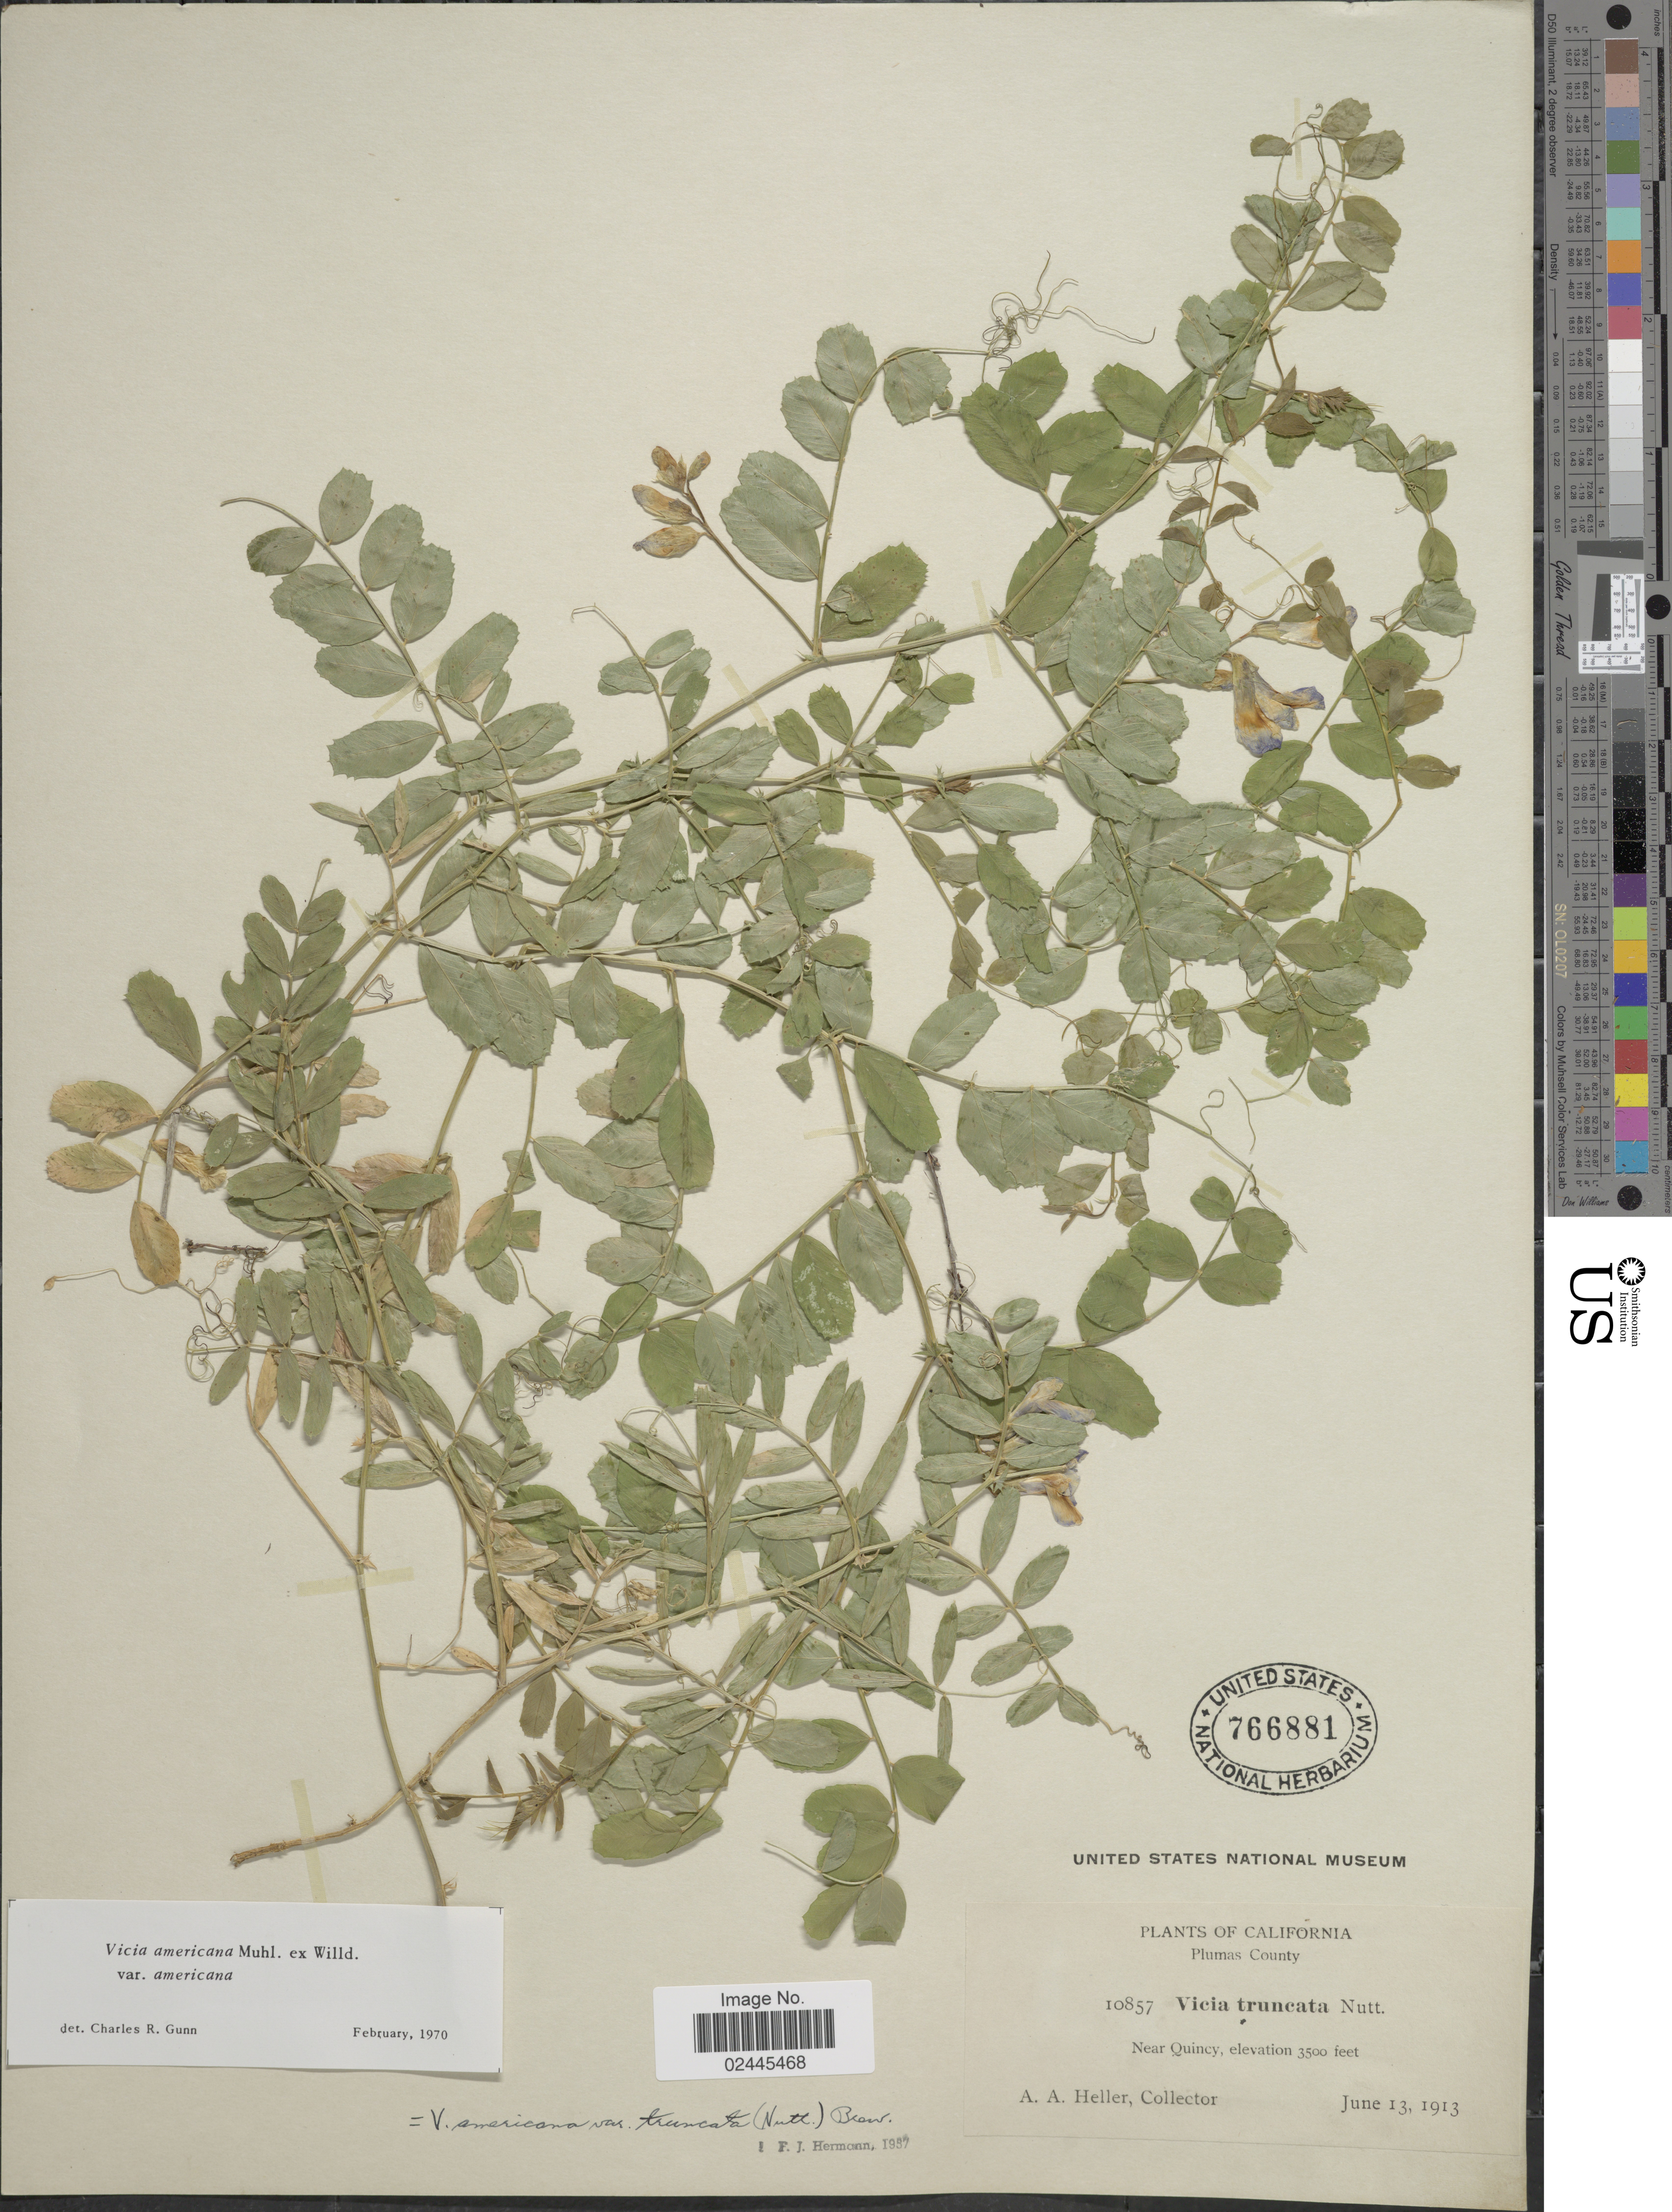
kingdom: Plantae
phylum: Tracheophyta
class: Magnoliopsida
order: Fabales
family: Fabaceae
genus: Vicia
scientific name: Vicia americana var. americana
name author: Muhl. ex Willd.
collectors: A. A. Heller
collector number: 10857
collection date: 1913-06-13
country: United States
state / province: California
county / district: Plumas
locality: Plumas County. Near Quincy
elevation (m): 1067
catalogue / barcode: US 766881